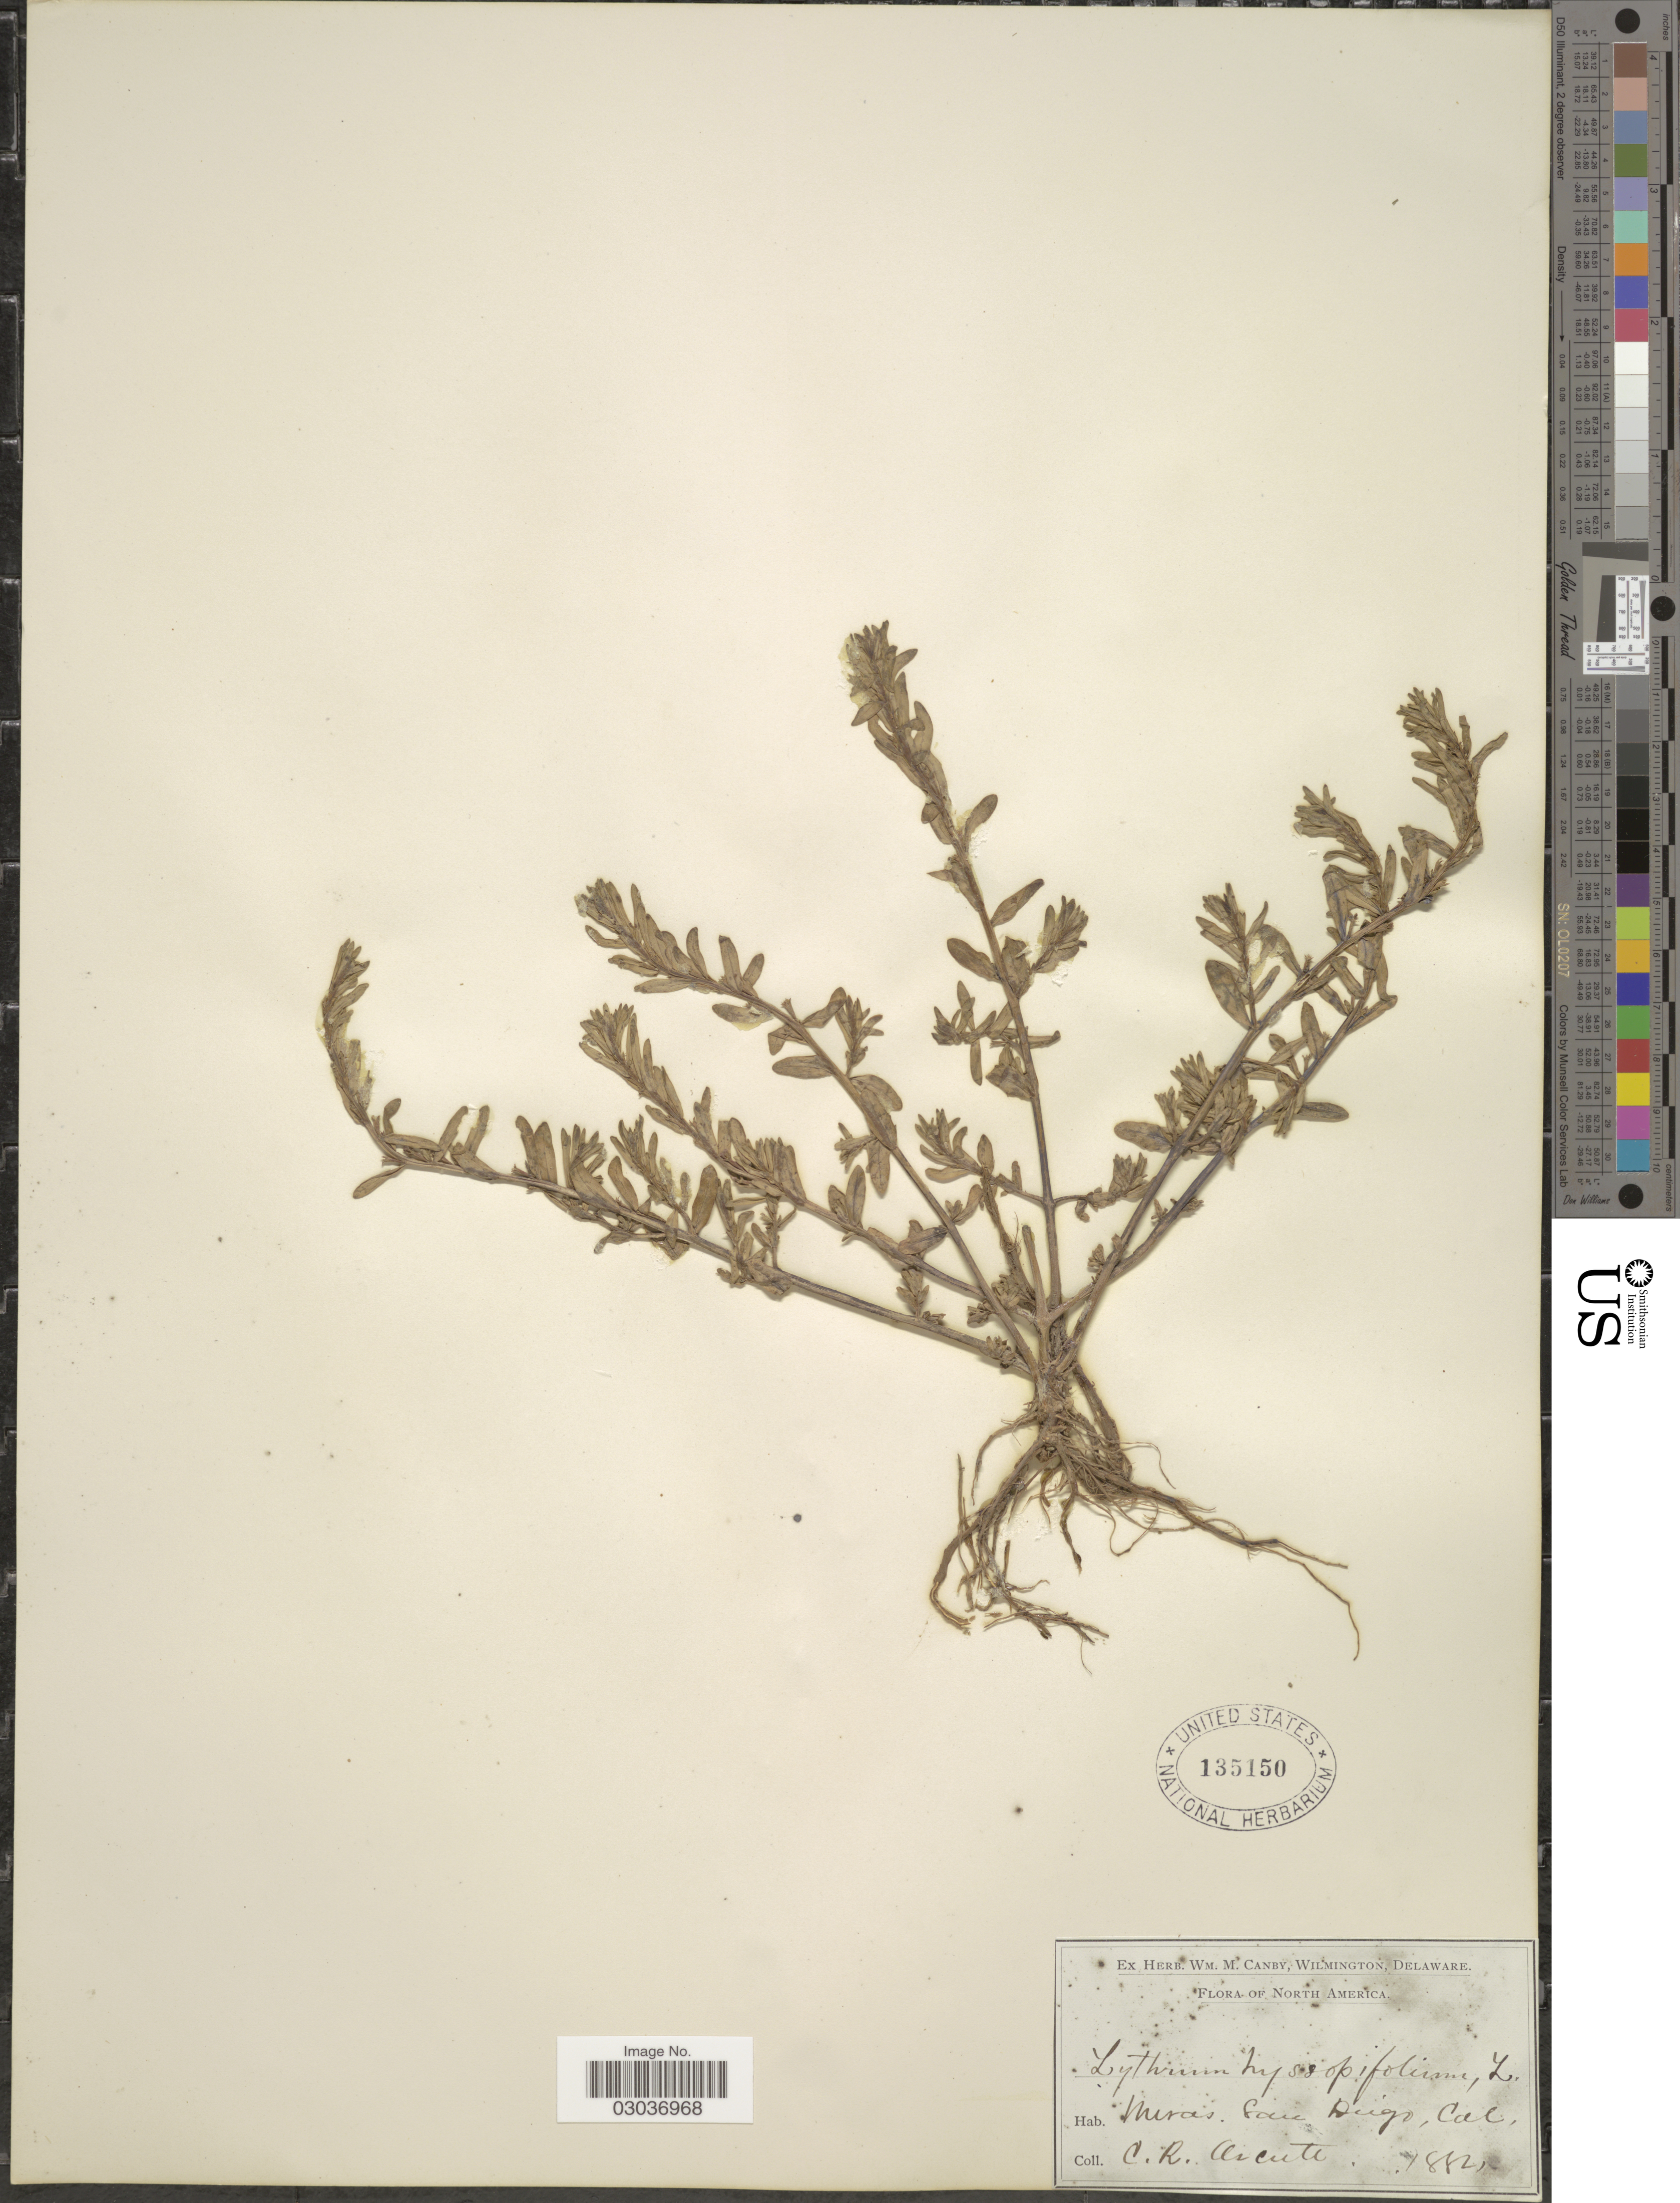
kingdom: Plantae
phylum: Tracheophyta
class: Magnoliopsida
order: Myrtales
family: Lythraceae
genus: Lythrum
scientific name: Lythrum hyssopifolia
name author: L.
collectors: C. R. Orcutt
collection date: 1882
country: United States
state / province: California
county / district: San Diego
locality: Mesas, San Diego.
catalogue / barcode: US 135150